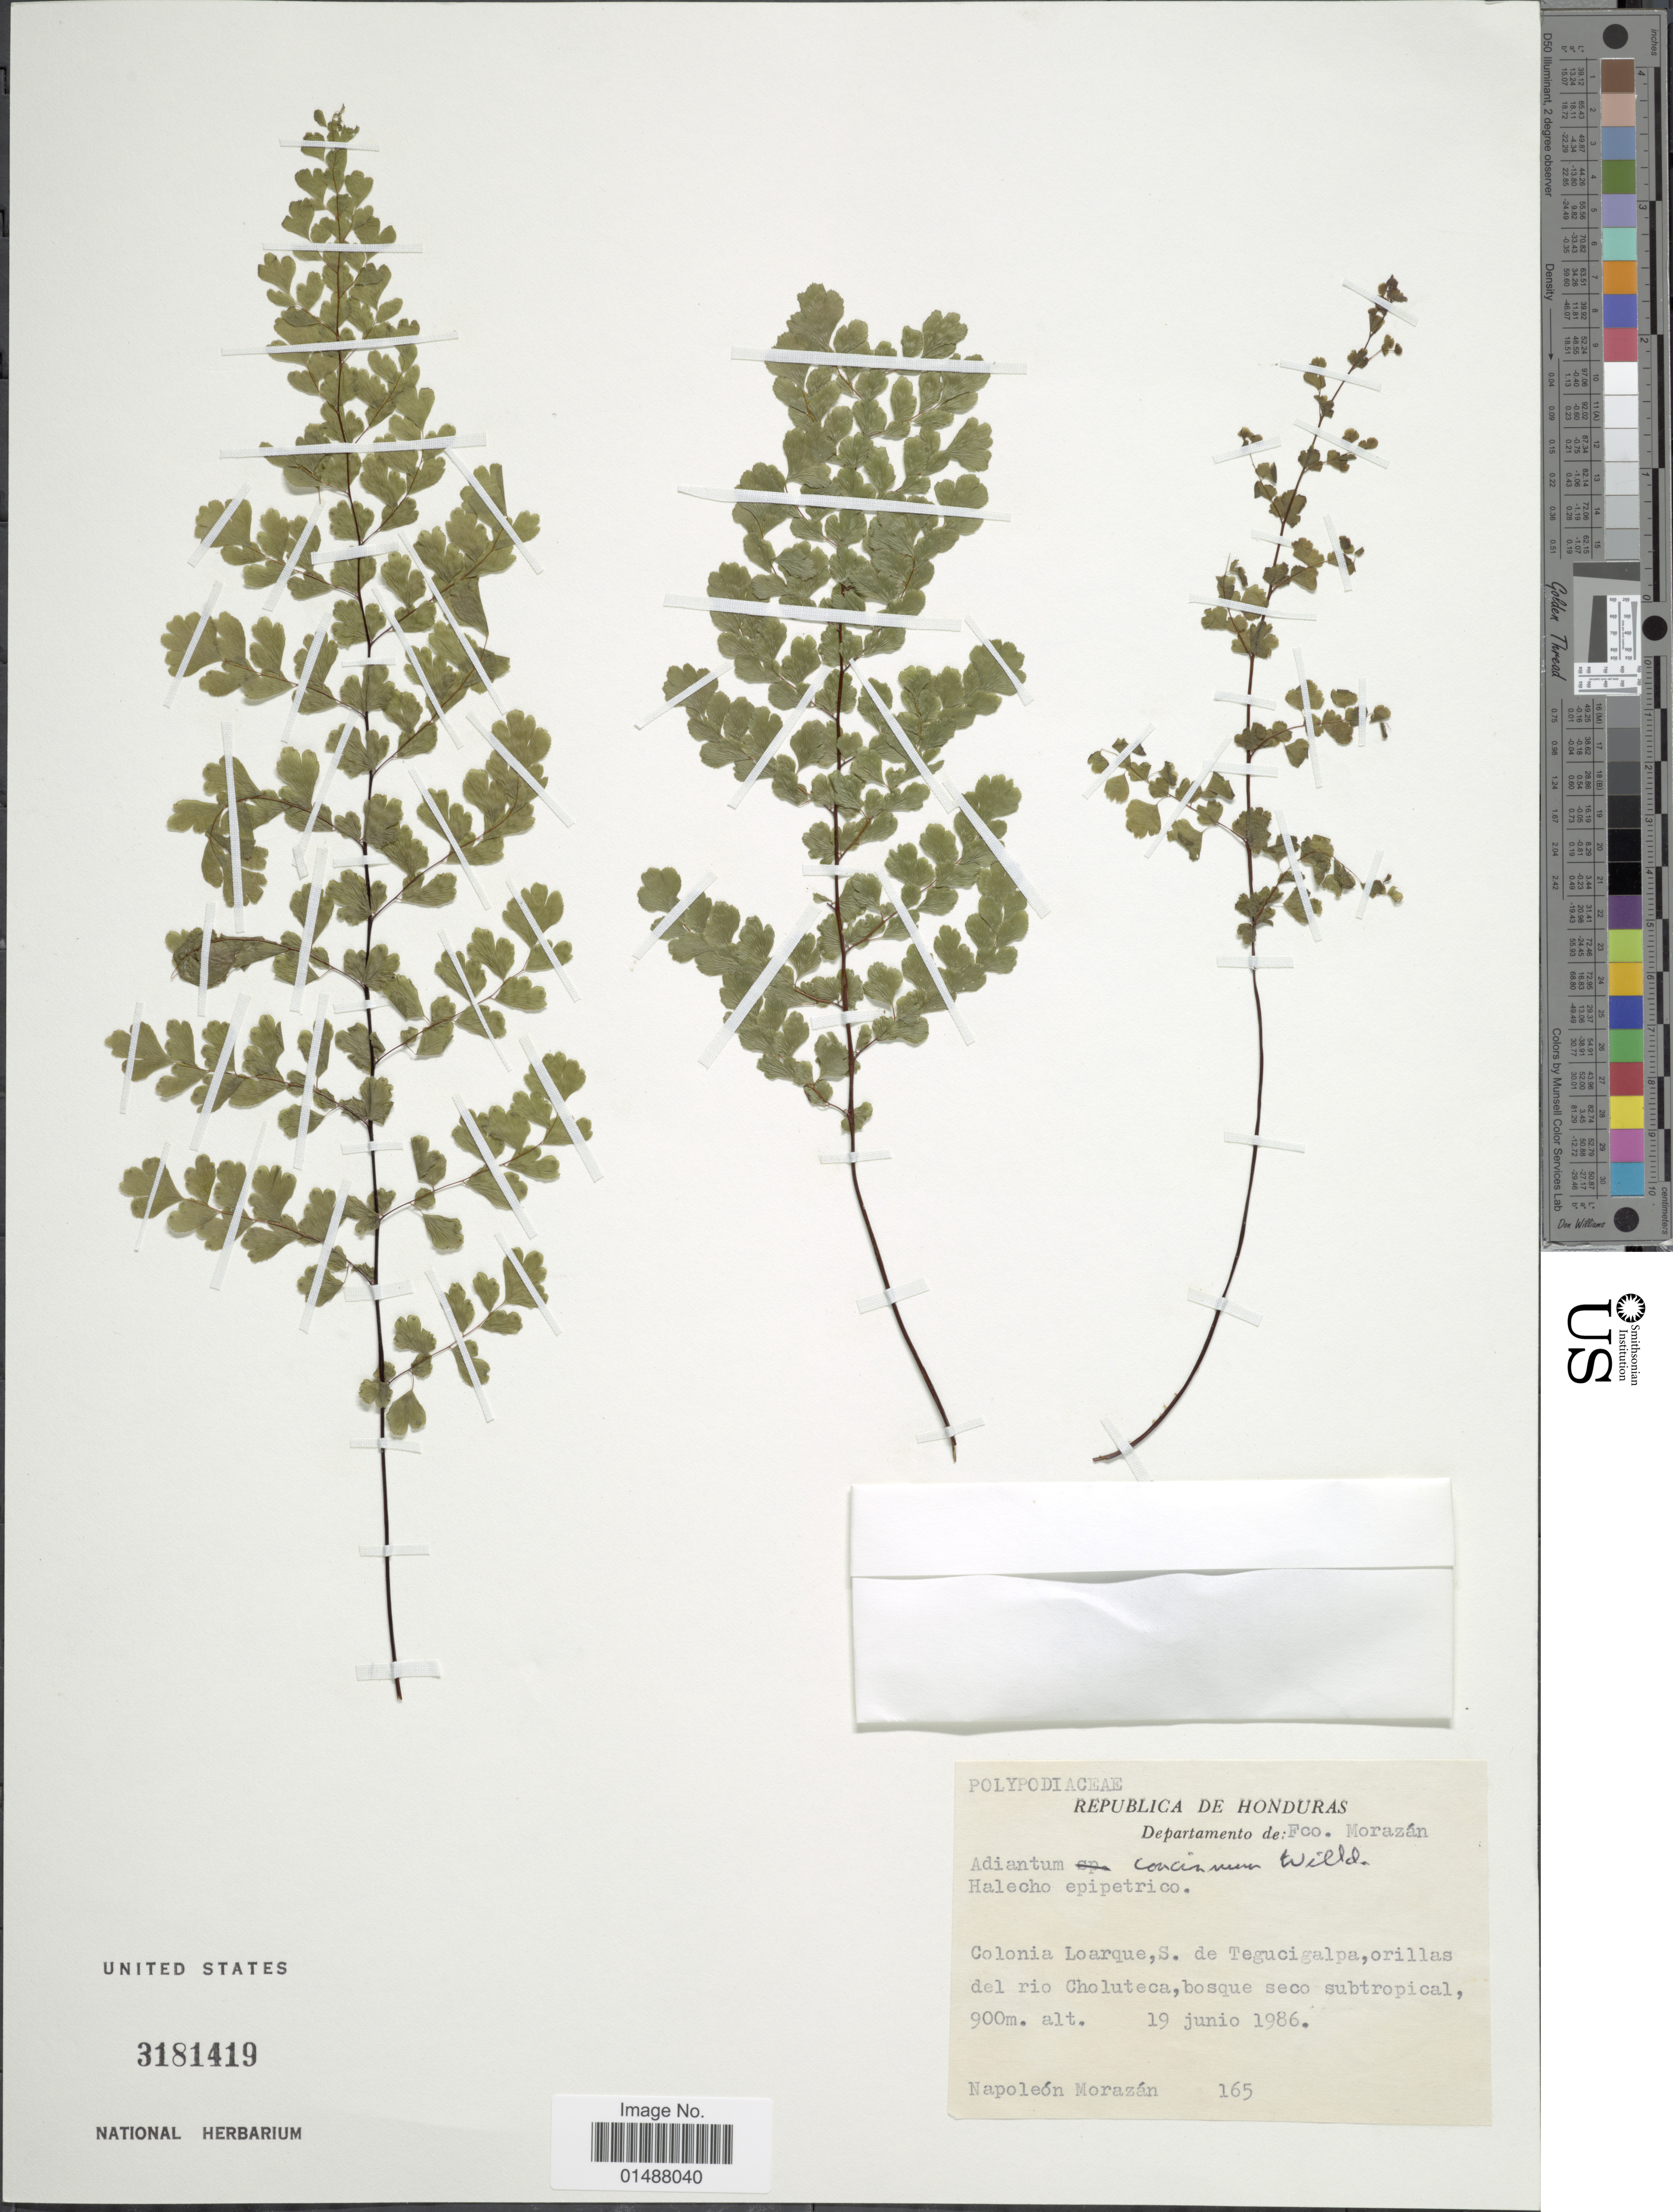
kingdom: Plantae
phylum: Tracheophyta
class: Polypodiopsida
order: Polypodiales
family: Pteridaceae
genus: Adiantum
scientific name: Adiantum concinnum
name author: Humb. & Bonpl. ex Willd.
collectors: N. Morazan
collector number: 165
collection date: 1986-06-19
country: Honduras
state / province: Fco. Morazán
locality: Colonia Loarque, S. de Tegucigalpa, orillas del rio Choluteca, bosque seco subtropical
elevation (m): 900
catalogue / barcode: US 3181419